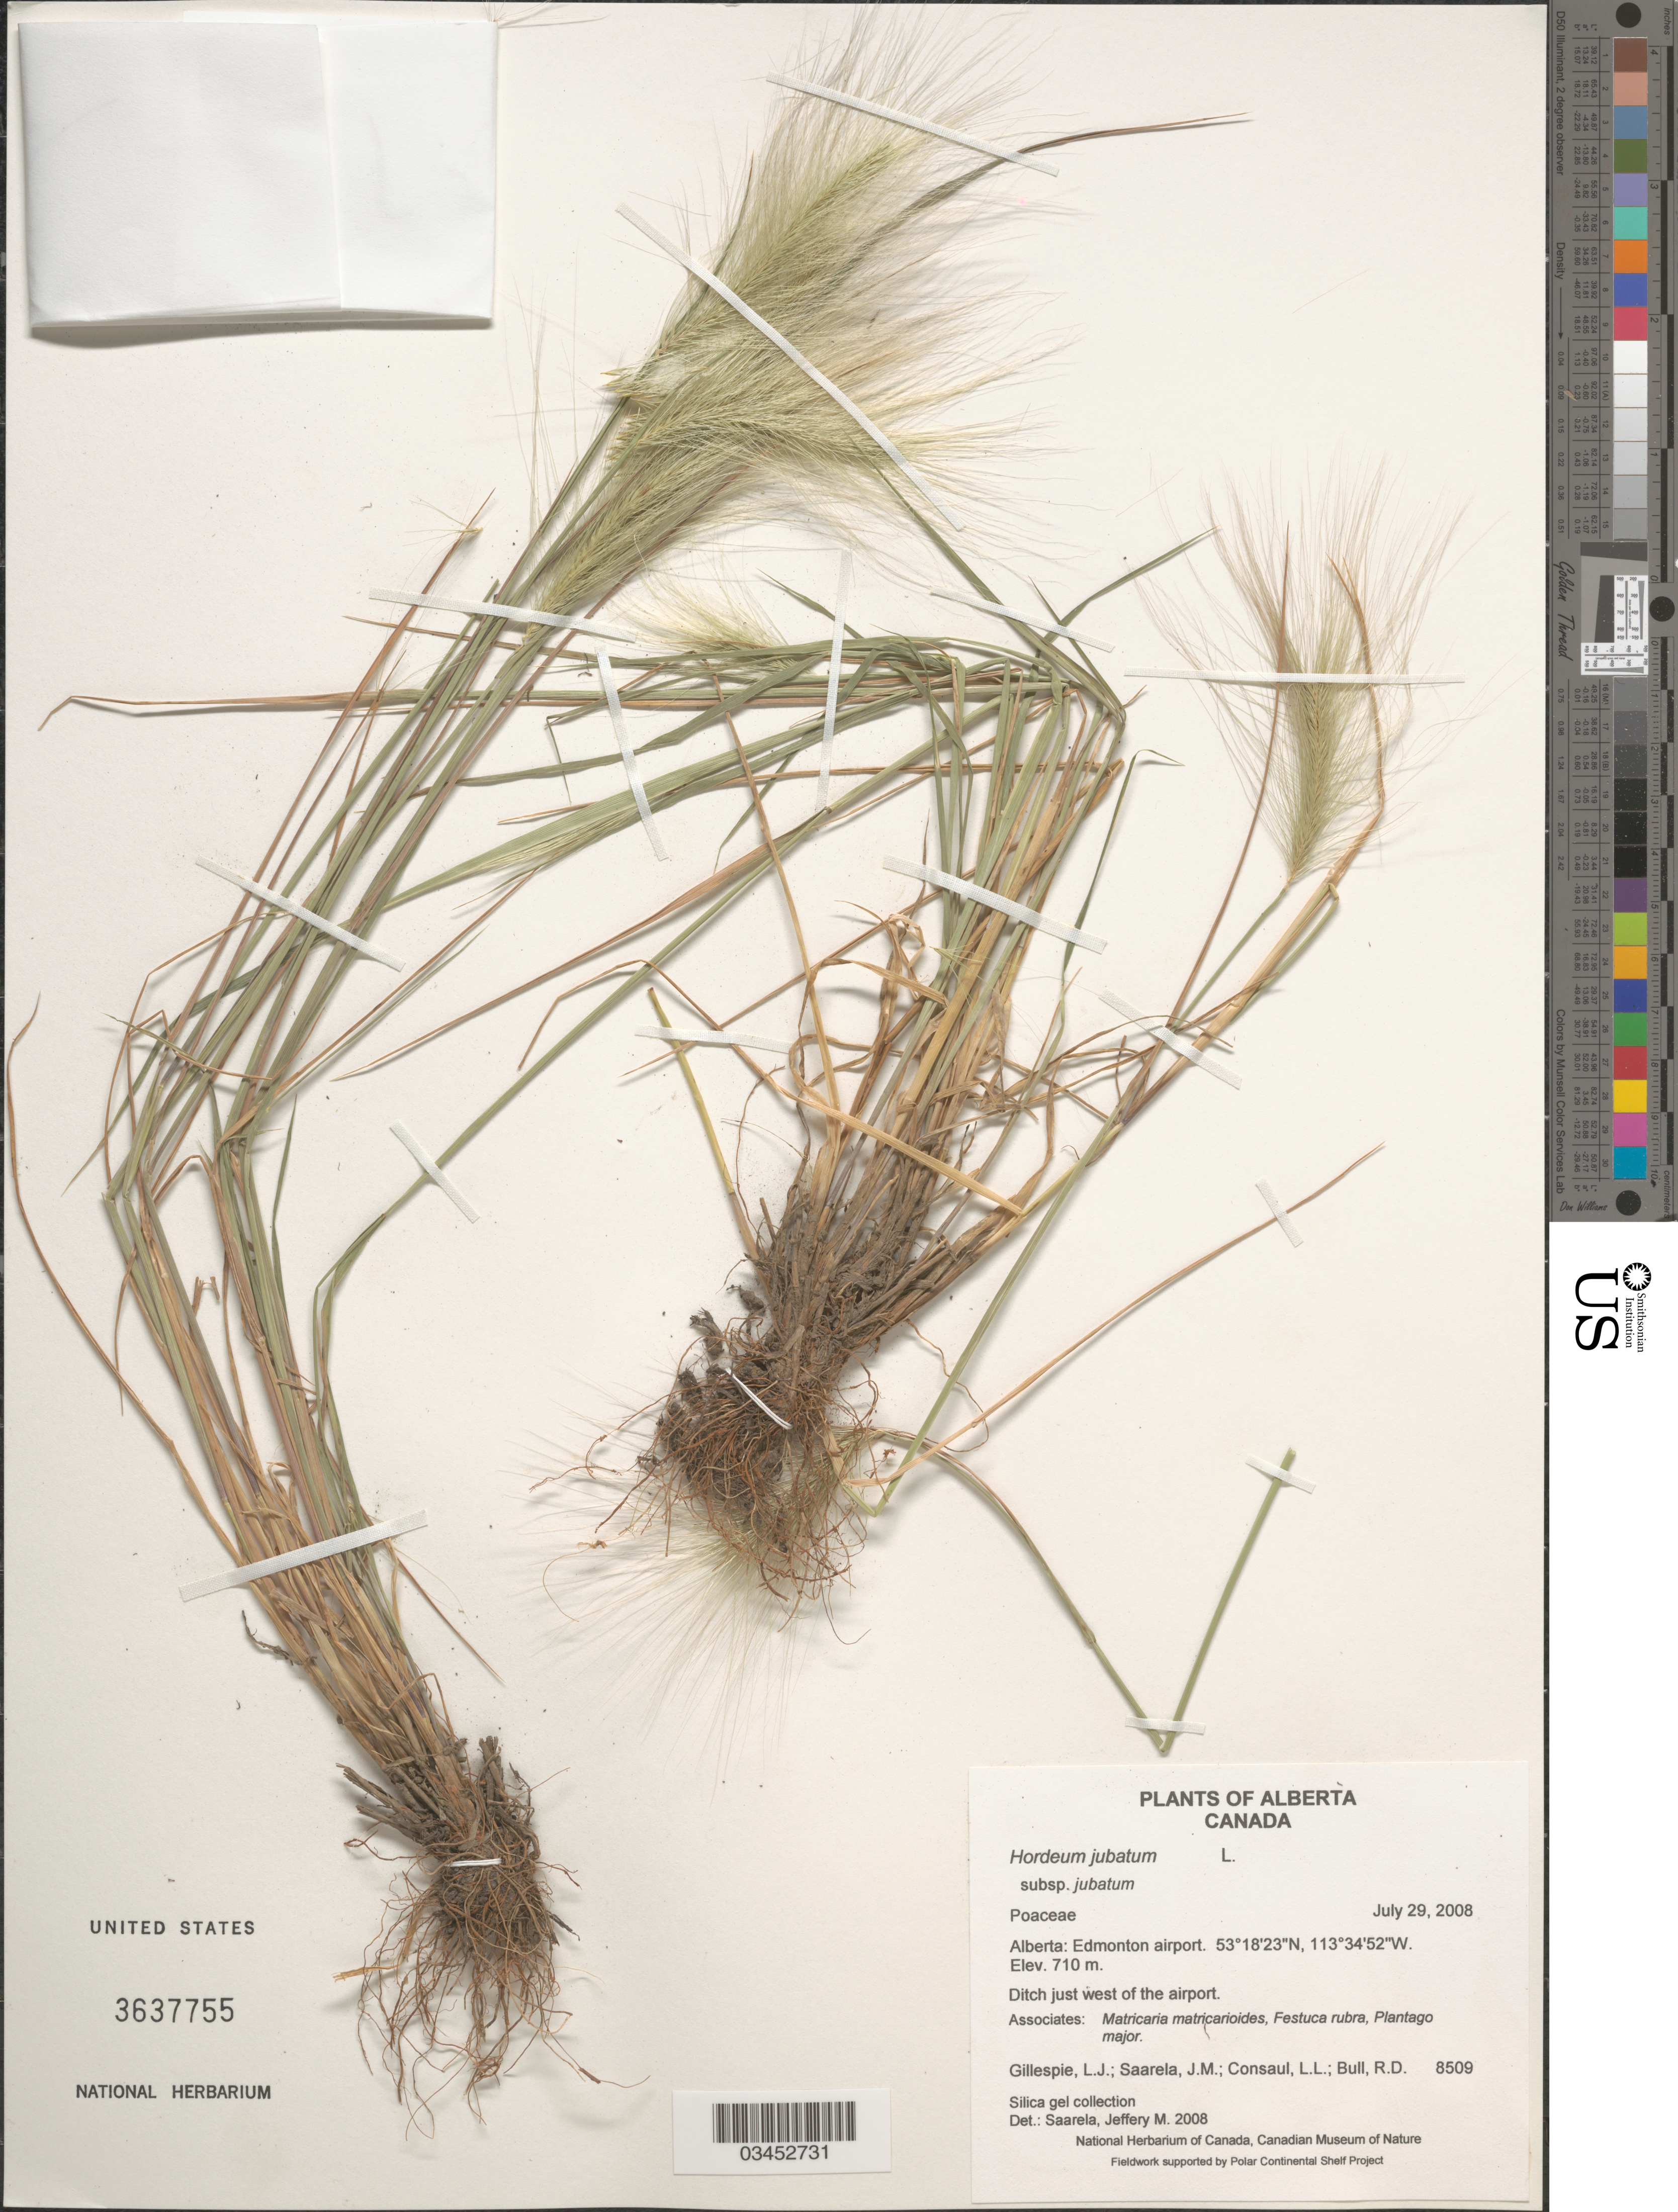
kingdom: Plantae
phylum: Tracheophyta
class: Liliopsida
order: Poales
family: Poaceae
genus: Hordeum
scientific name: Hordeum jubatum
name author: L.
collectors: L. Gillespie, J. Saarela, L. Consaul & R. Bull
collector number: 8509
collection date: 2008-07-29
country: Canada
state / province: Alberta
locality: Edmonton airport. Ditch just west of the airport.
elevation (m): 710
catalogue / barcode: US 3637755